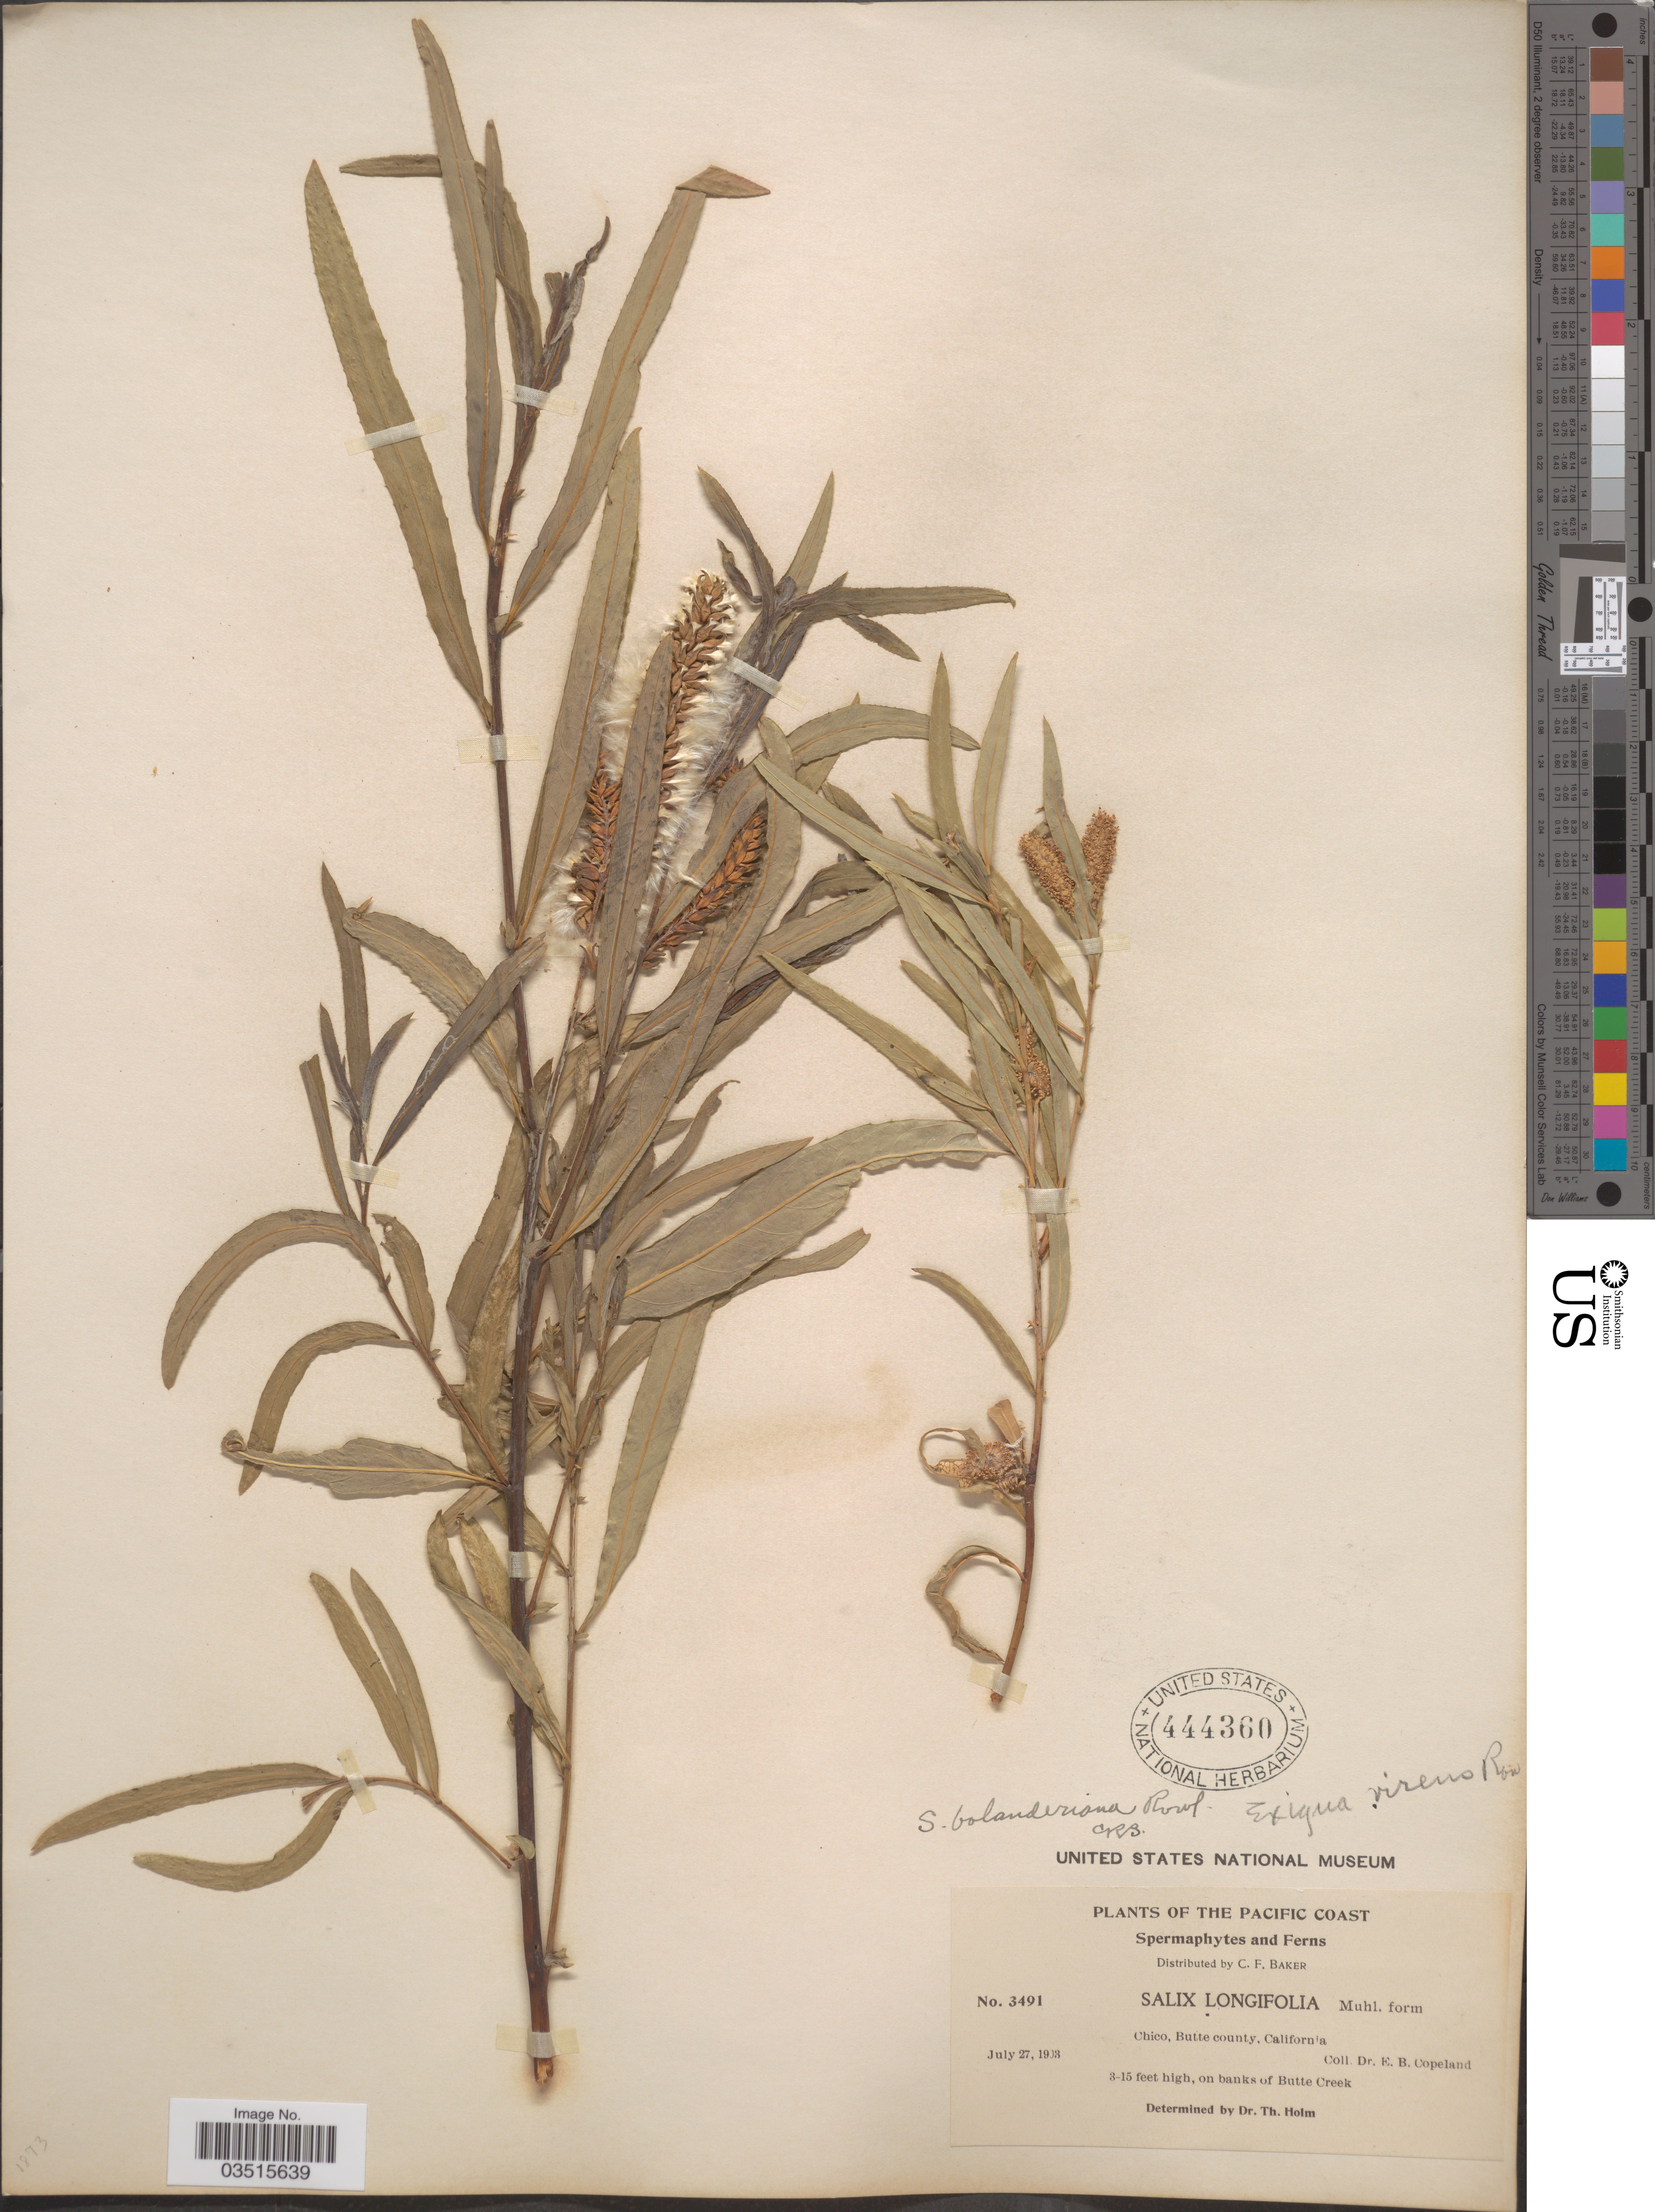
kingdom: Plantae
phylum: Tracheophyta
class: Magnoliopsida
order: Malpighiales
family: Salicaceae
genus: Salix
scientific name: Salix melanopsis var. bolanderiana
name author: (Rowlee) C.K. Schneid.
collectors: E. B. Copeland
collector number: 3491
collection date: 1903-07-27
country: United States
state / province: California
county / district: Butte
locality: The Pacific Coast. Chico, Butte County. On banks of Butte Creek.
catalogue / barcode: US 444360